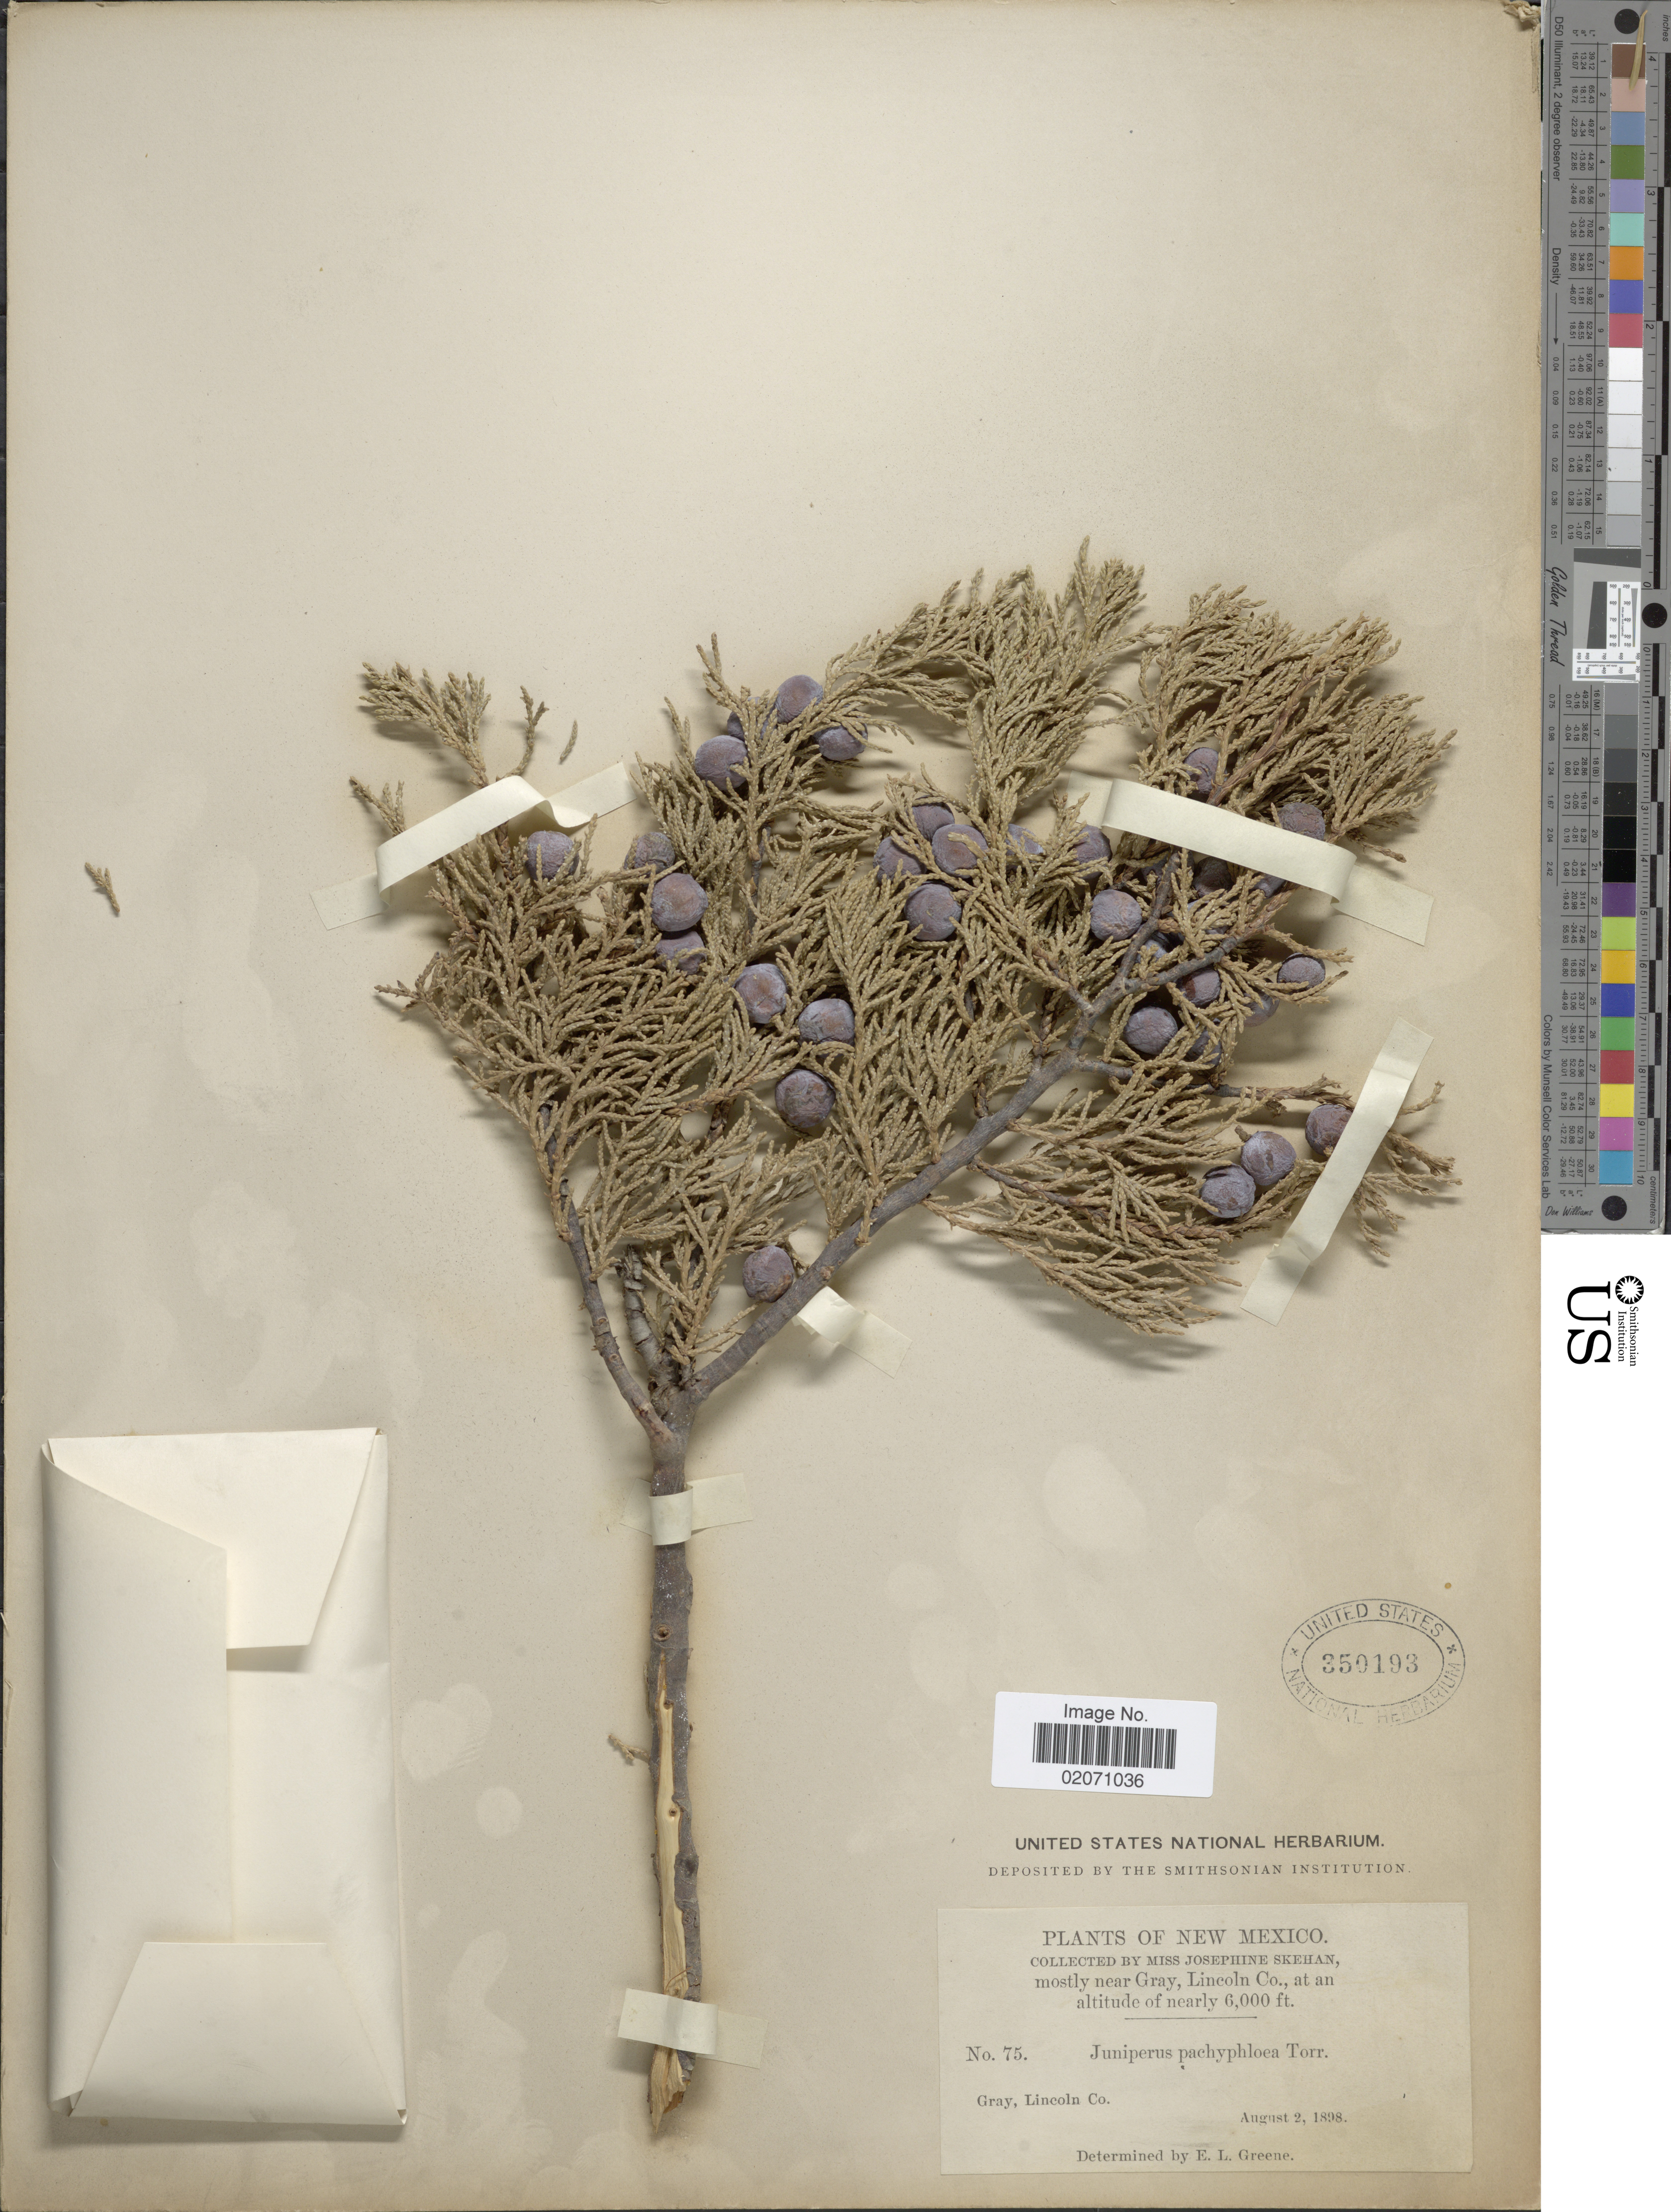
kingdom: Plantae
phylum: Tracheophyta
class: Pinopsida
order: Pinales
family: Cupressaceae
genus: Juniperus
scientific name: Juniperus deppeana var. pachyphlaea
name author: (Torr.) Martínez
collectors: J. Skehan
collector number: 75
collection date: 1898-08-02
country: United States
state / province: New Mexico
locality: Gray, Lincoln Co.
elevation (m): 1829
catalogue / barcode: US 350193